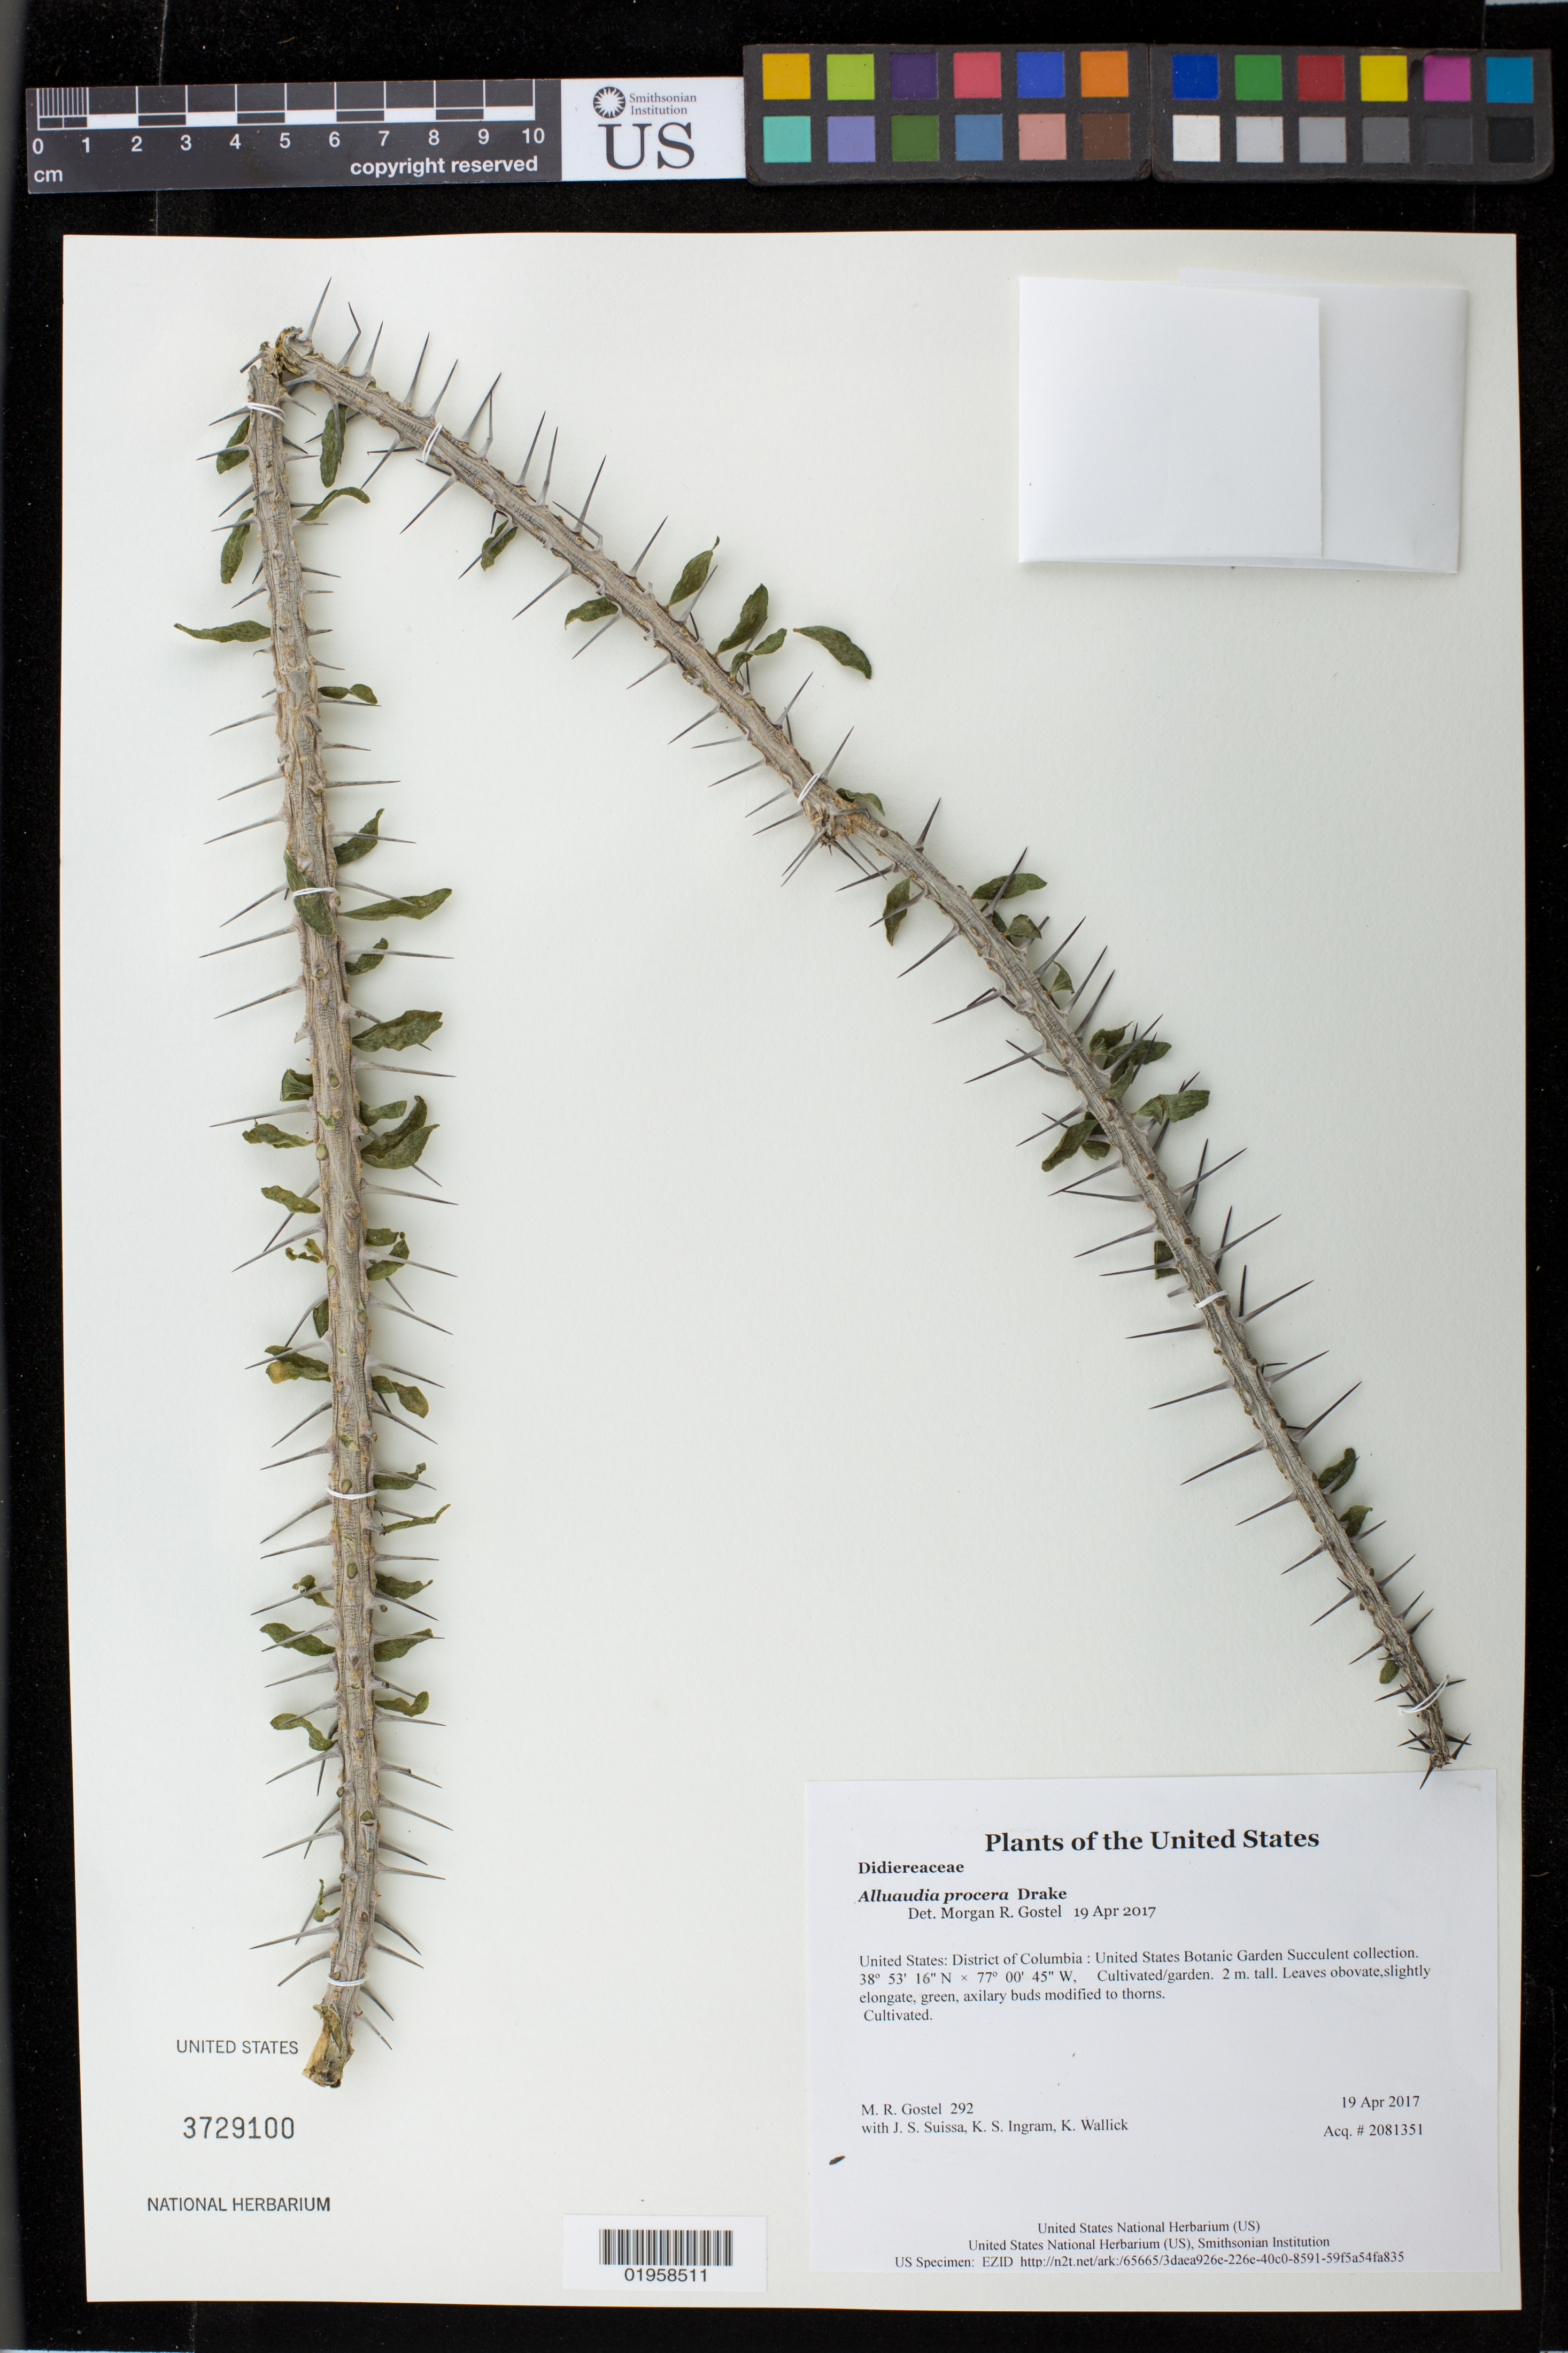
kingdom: Plantae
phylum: Tracheophyta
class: Magnoliopsida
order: Caryophyllales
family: Didiereaceae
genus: Alluaudia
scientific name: Alluaudia procera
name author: (Drake) Drake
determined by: Gostel, M. R.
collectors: M. R. Gostel, J. S. Suissa, K. S. Ingram & K. Wallick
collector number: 292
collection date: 2017-04-19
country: United States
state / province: District of Columbia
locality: United States Botanic Garden Succulent collection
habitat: Cultivated/garden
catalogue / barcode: US 3729100